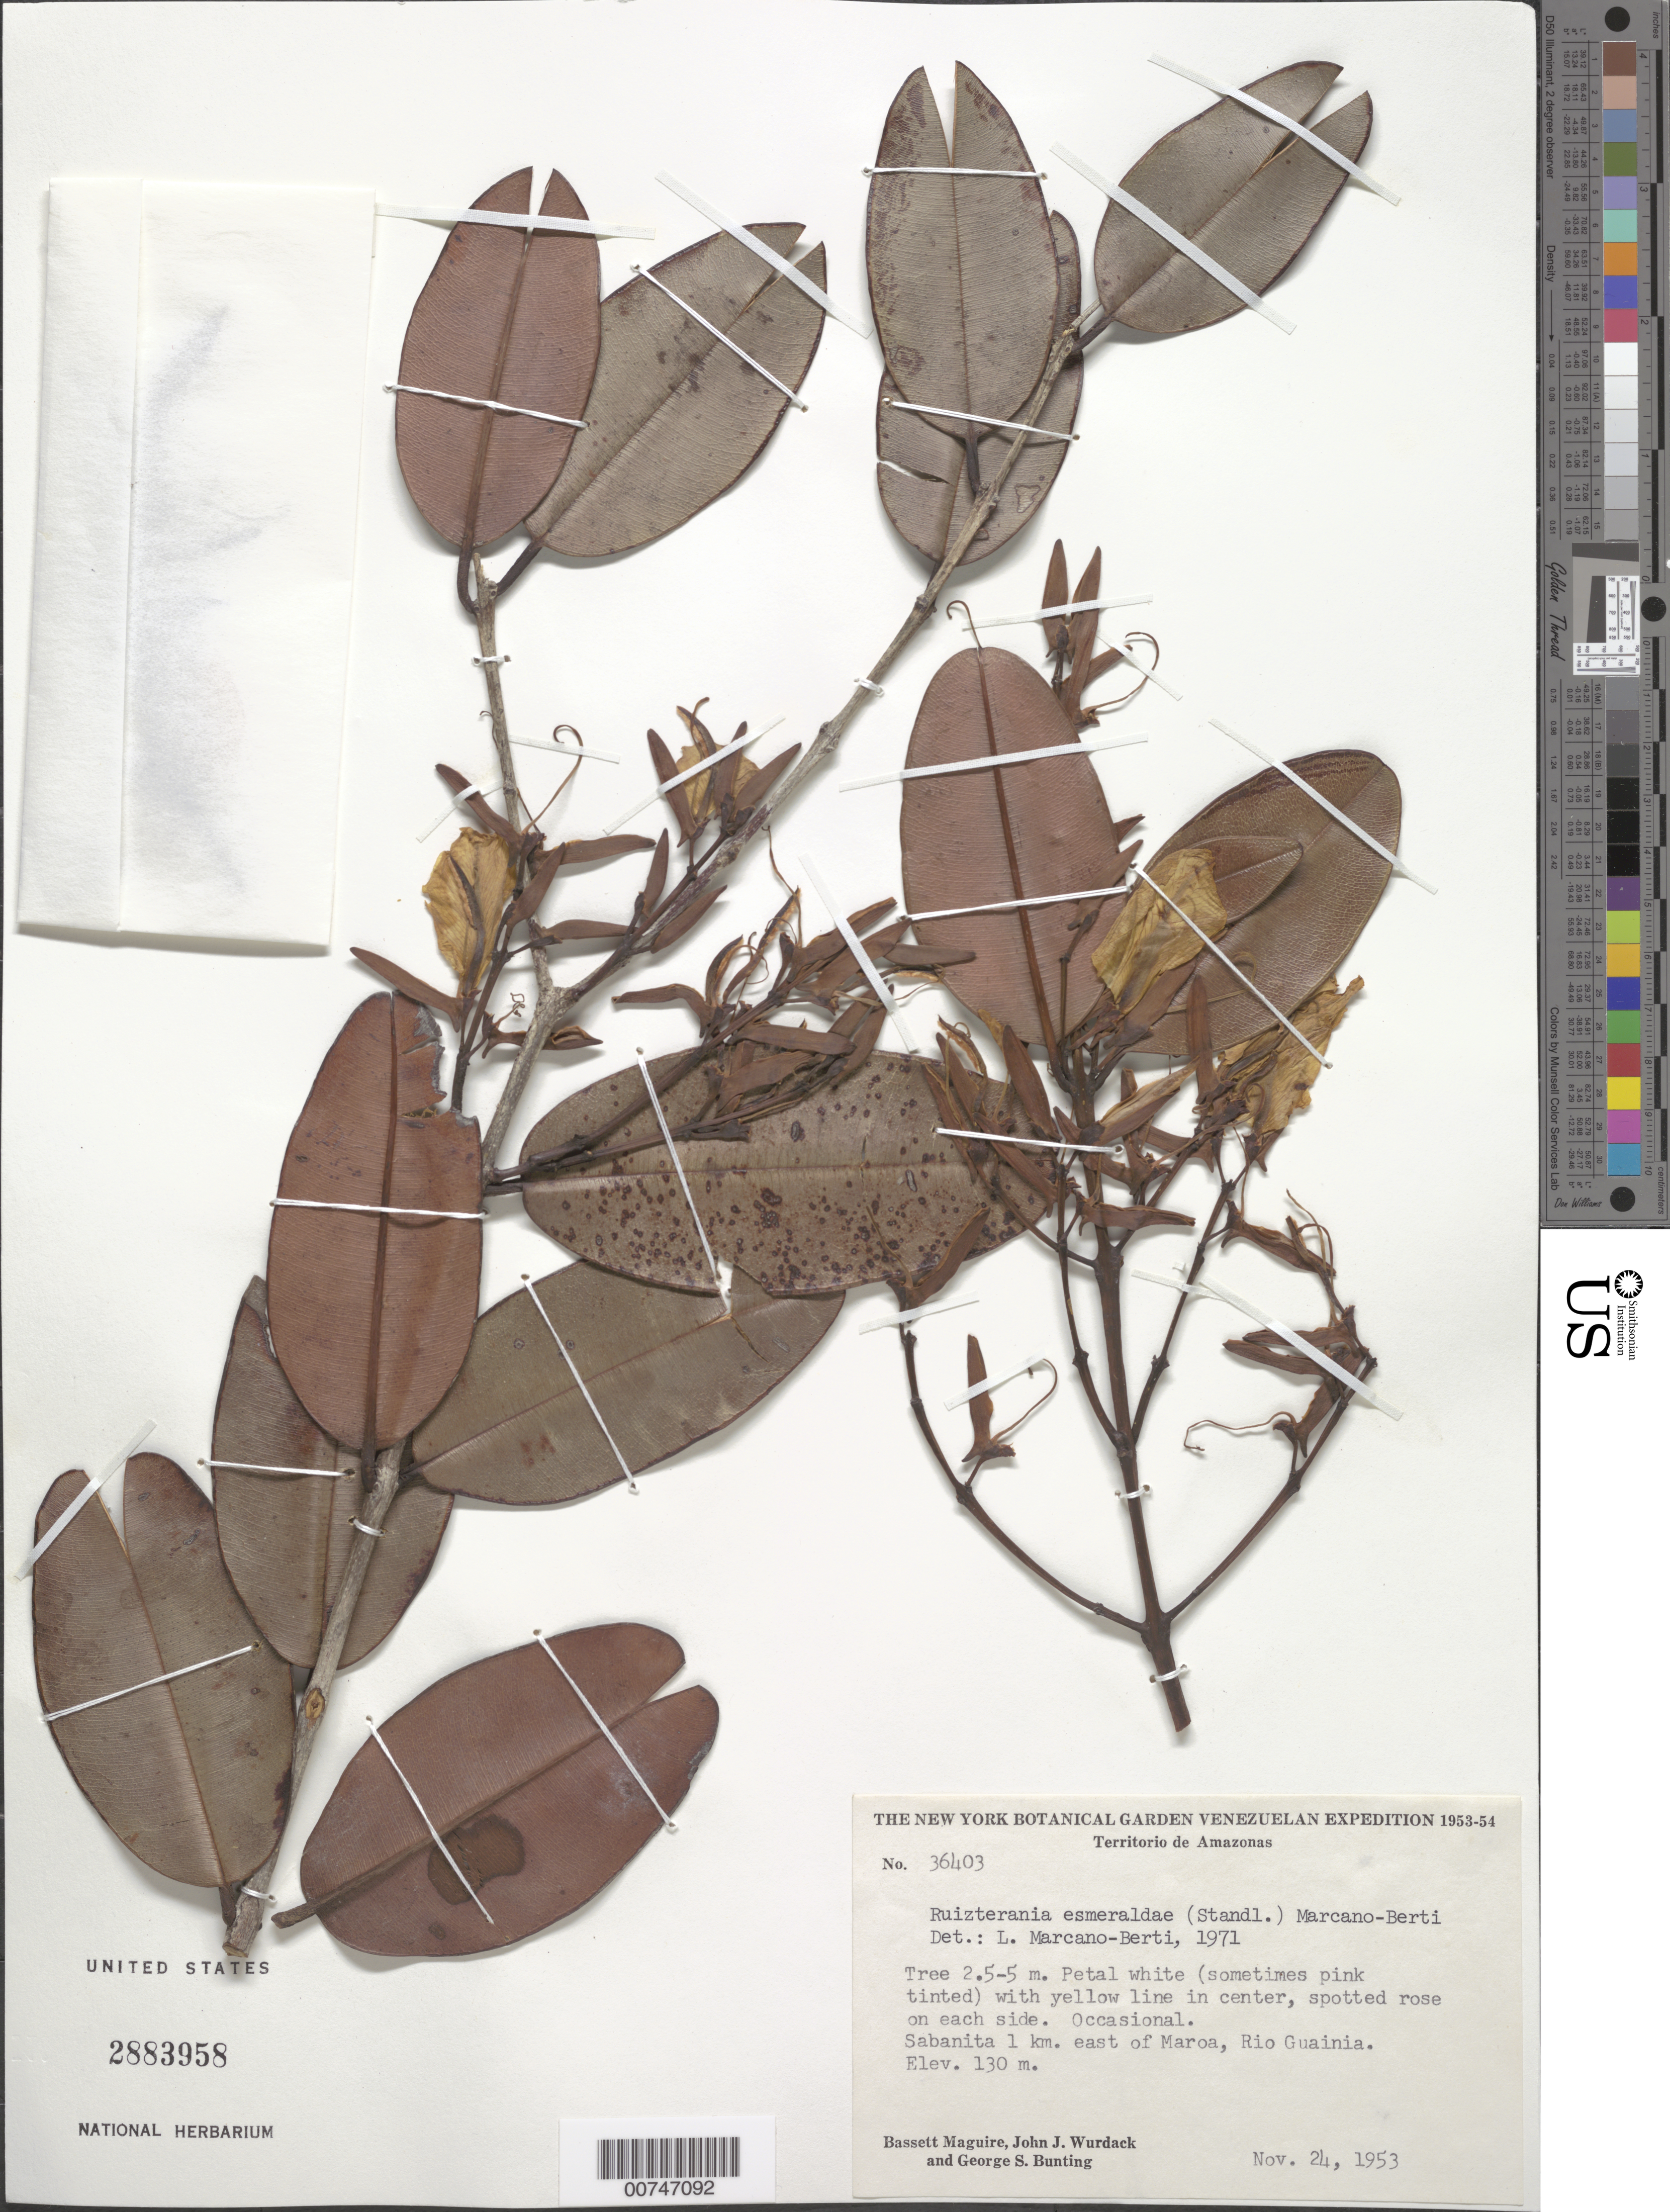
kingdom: Plantae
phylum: Tracheophyta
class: Magnoliopsida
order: Myrtales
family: Vochysiaceae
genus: Ruizterania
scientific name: Ruizterania esmeraldae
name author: (Standl.) Marc.-Berti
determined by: Marcano-Berti, L.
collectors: B. Maguire, J. J. Wurdack & G. S. Bunting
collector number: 36403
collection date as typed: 24-Nov-53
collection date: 1953-11-24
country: Venezuela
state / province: Amazonas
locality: Río Guainía, 1 km E of Maroa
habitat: Sabanita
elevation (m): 120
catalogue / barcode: US 2883958